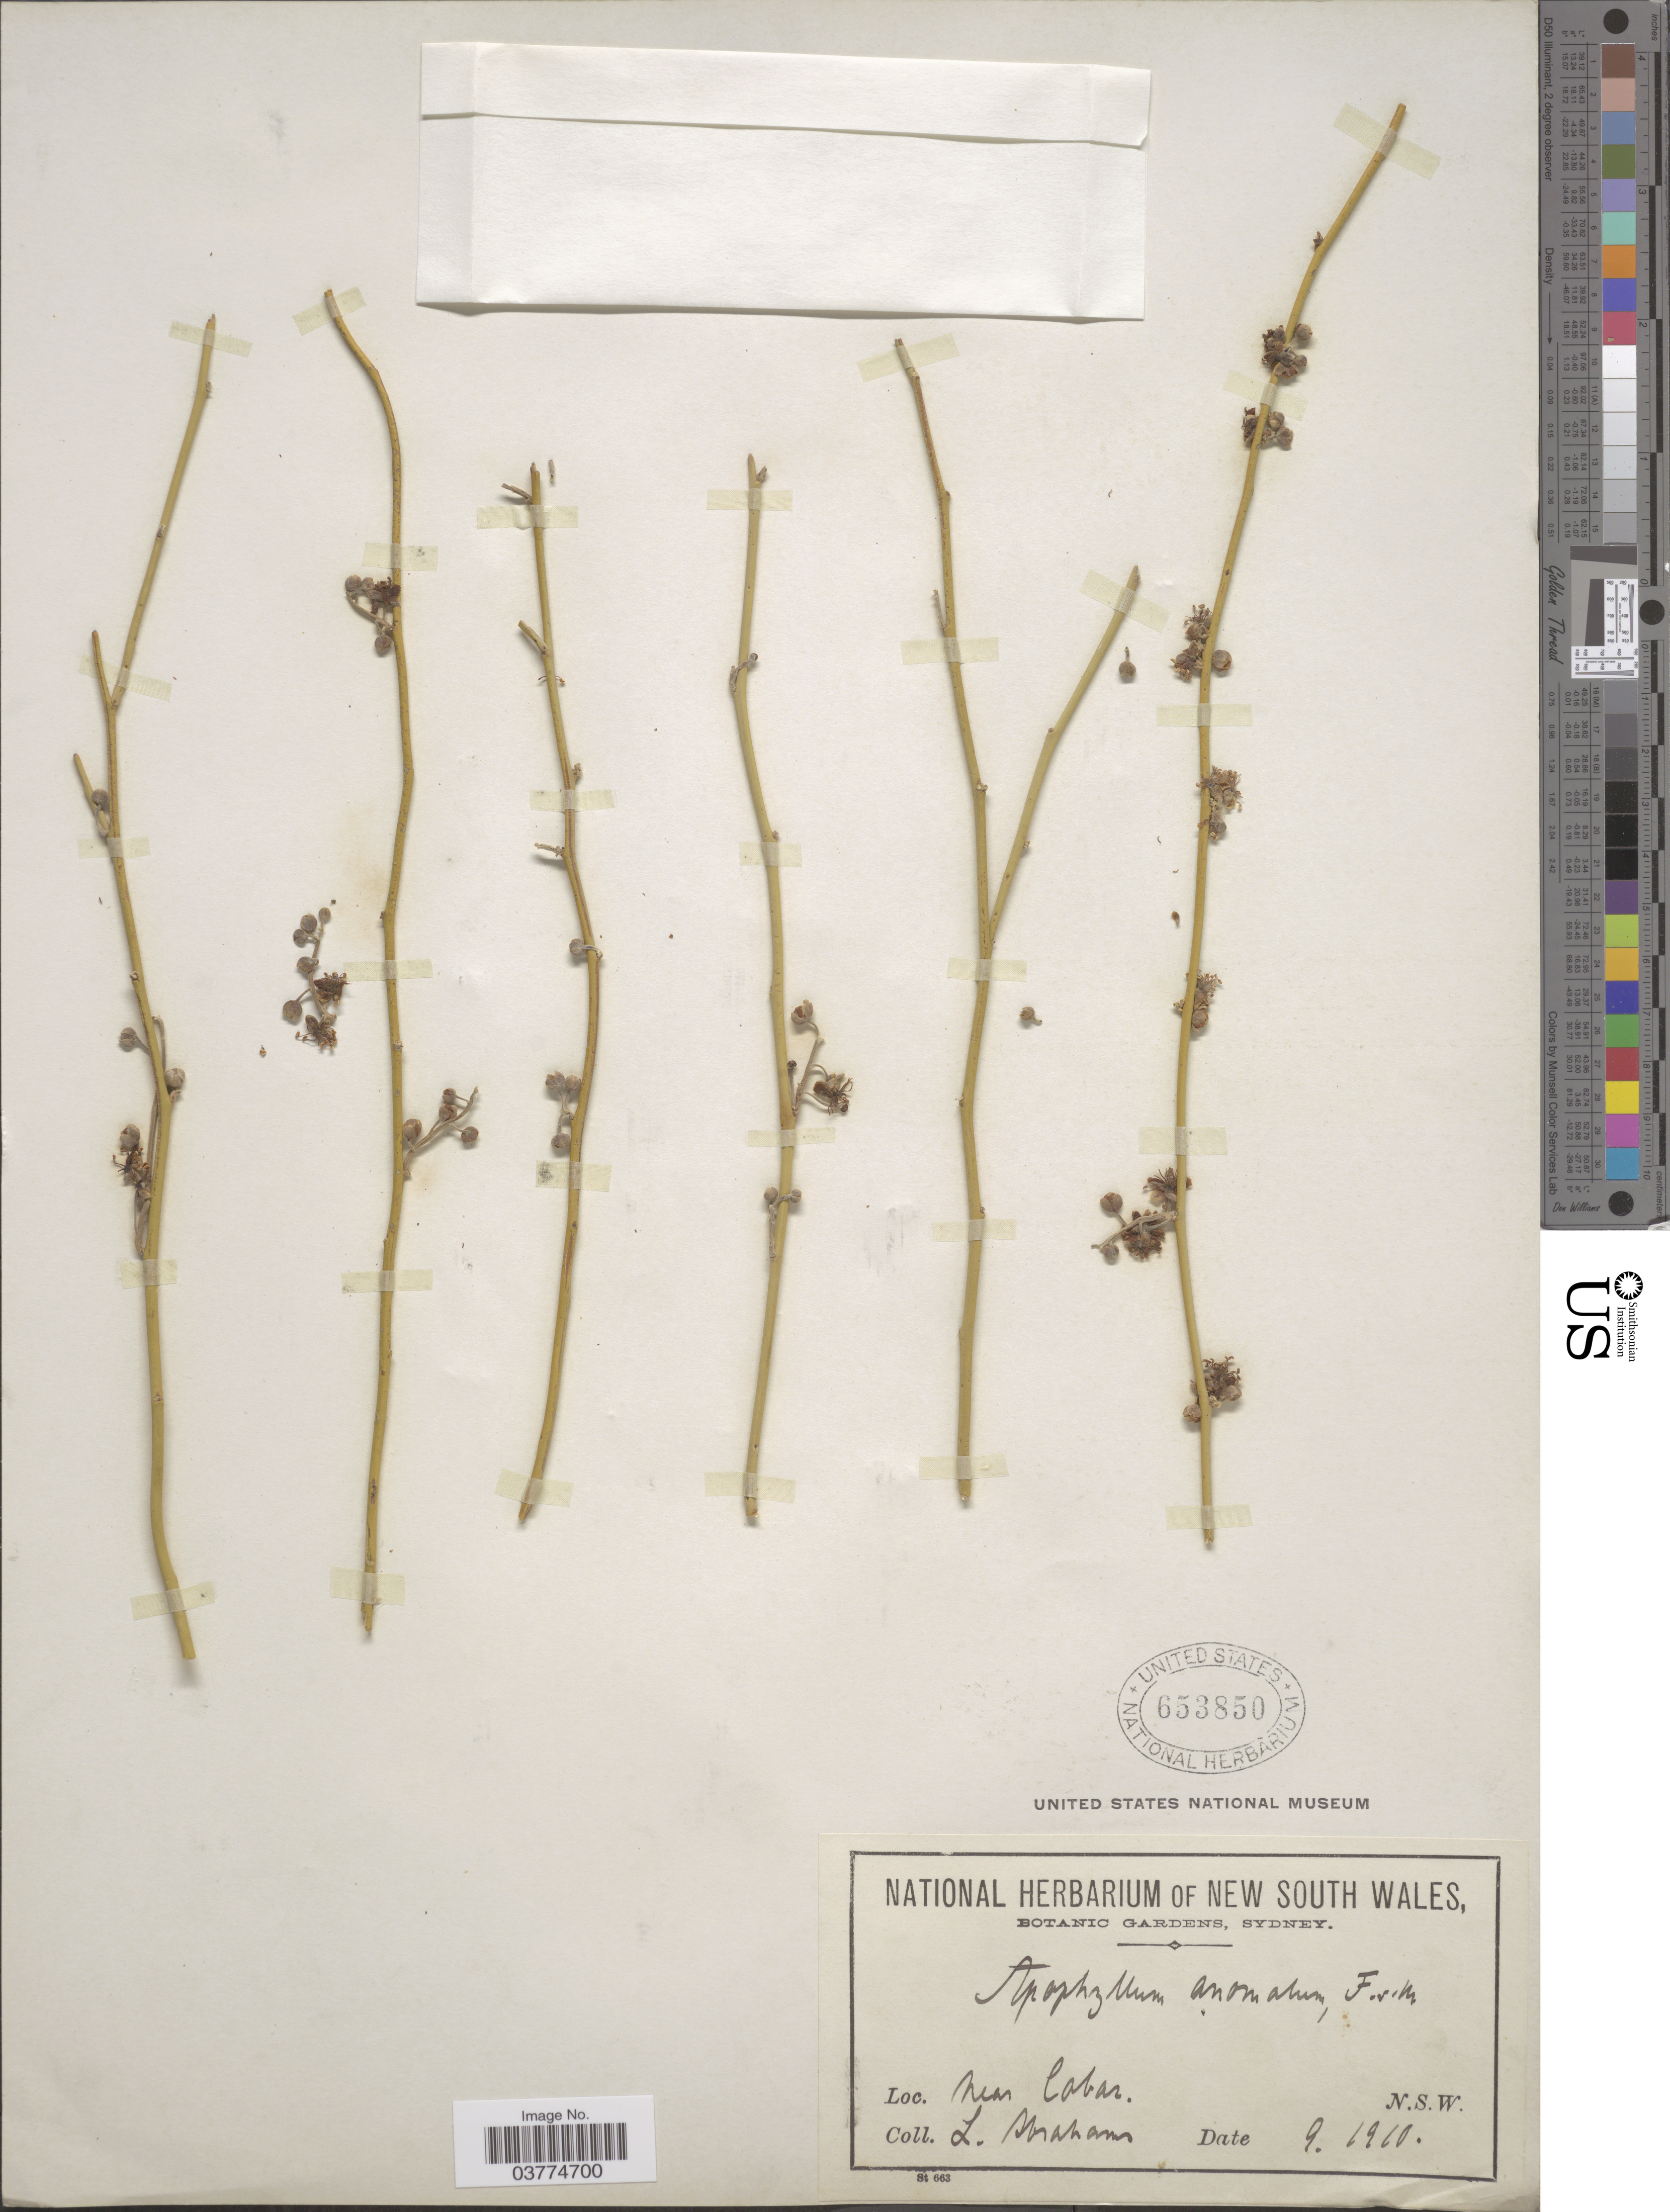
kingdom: Plantae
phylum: Tracheophyta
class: Magnoliopsida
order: Brassicales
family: Capparaceae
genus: Apophyllum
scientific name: Apophyllum anomalum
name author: F. Muell.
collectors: L. Abrahams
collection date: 1910-09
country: Australia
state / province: New South Wales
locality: Near Cobar.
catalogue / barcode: US 653850